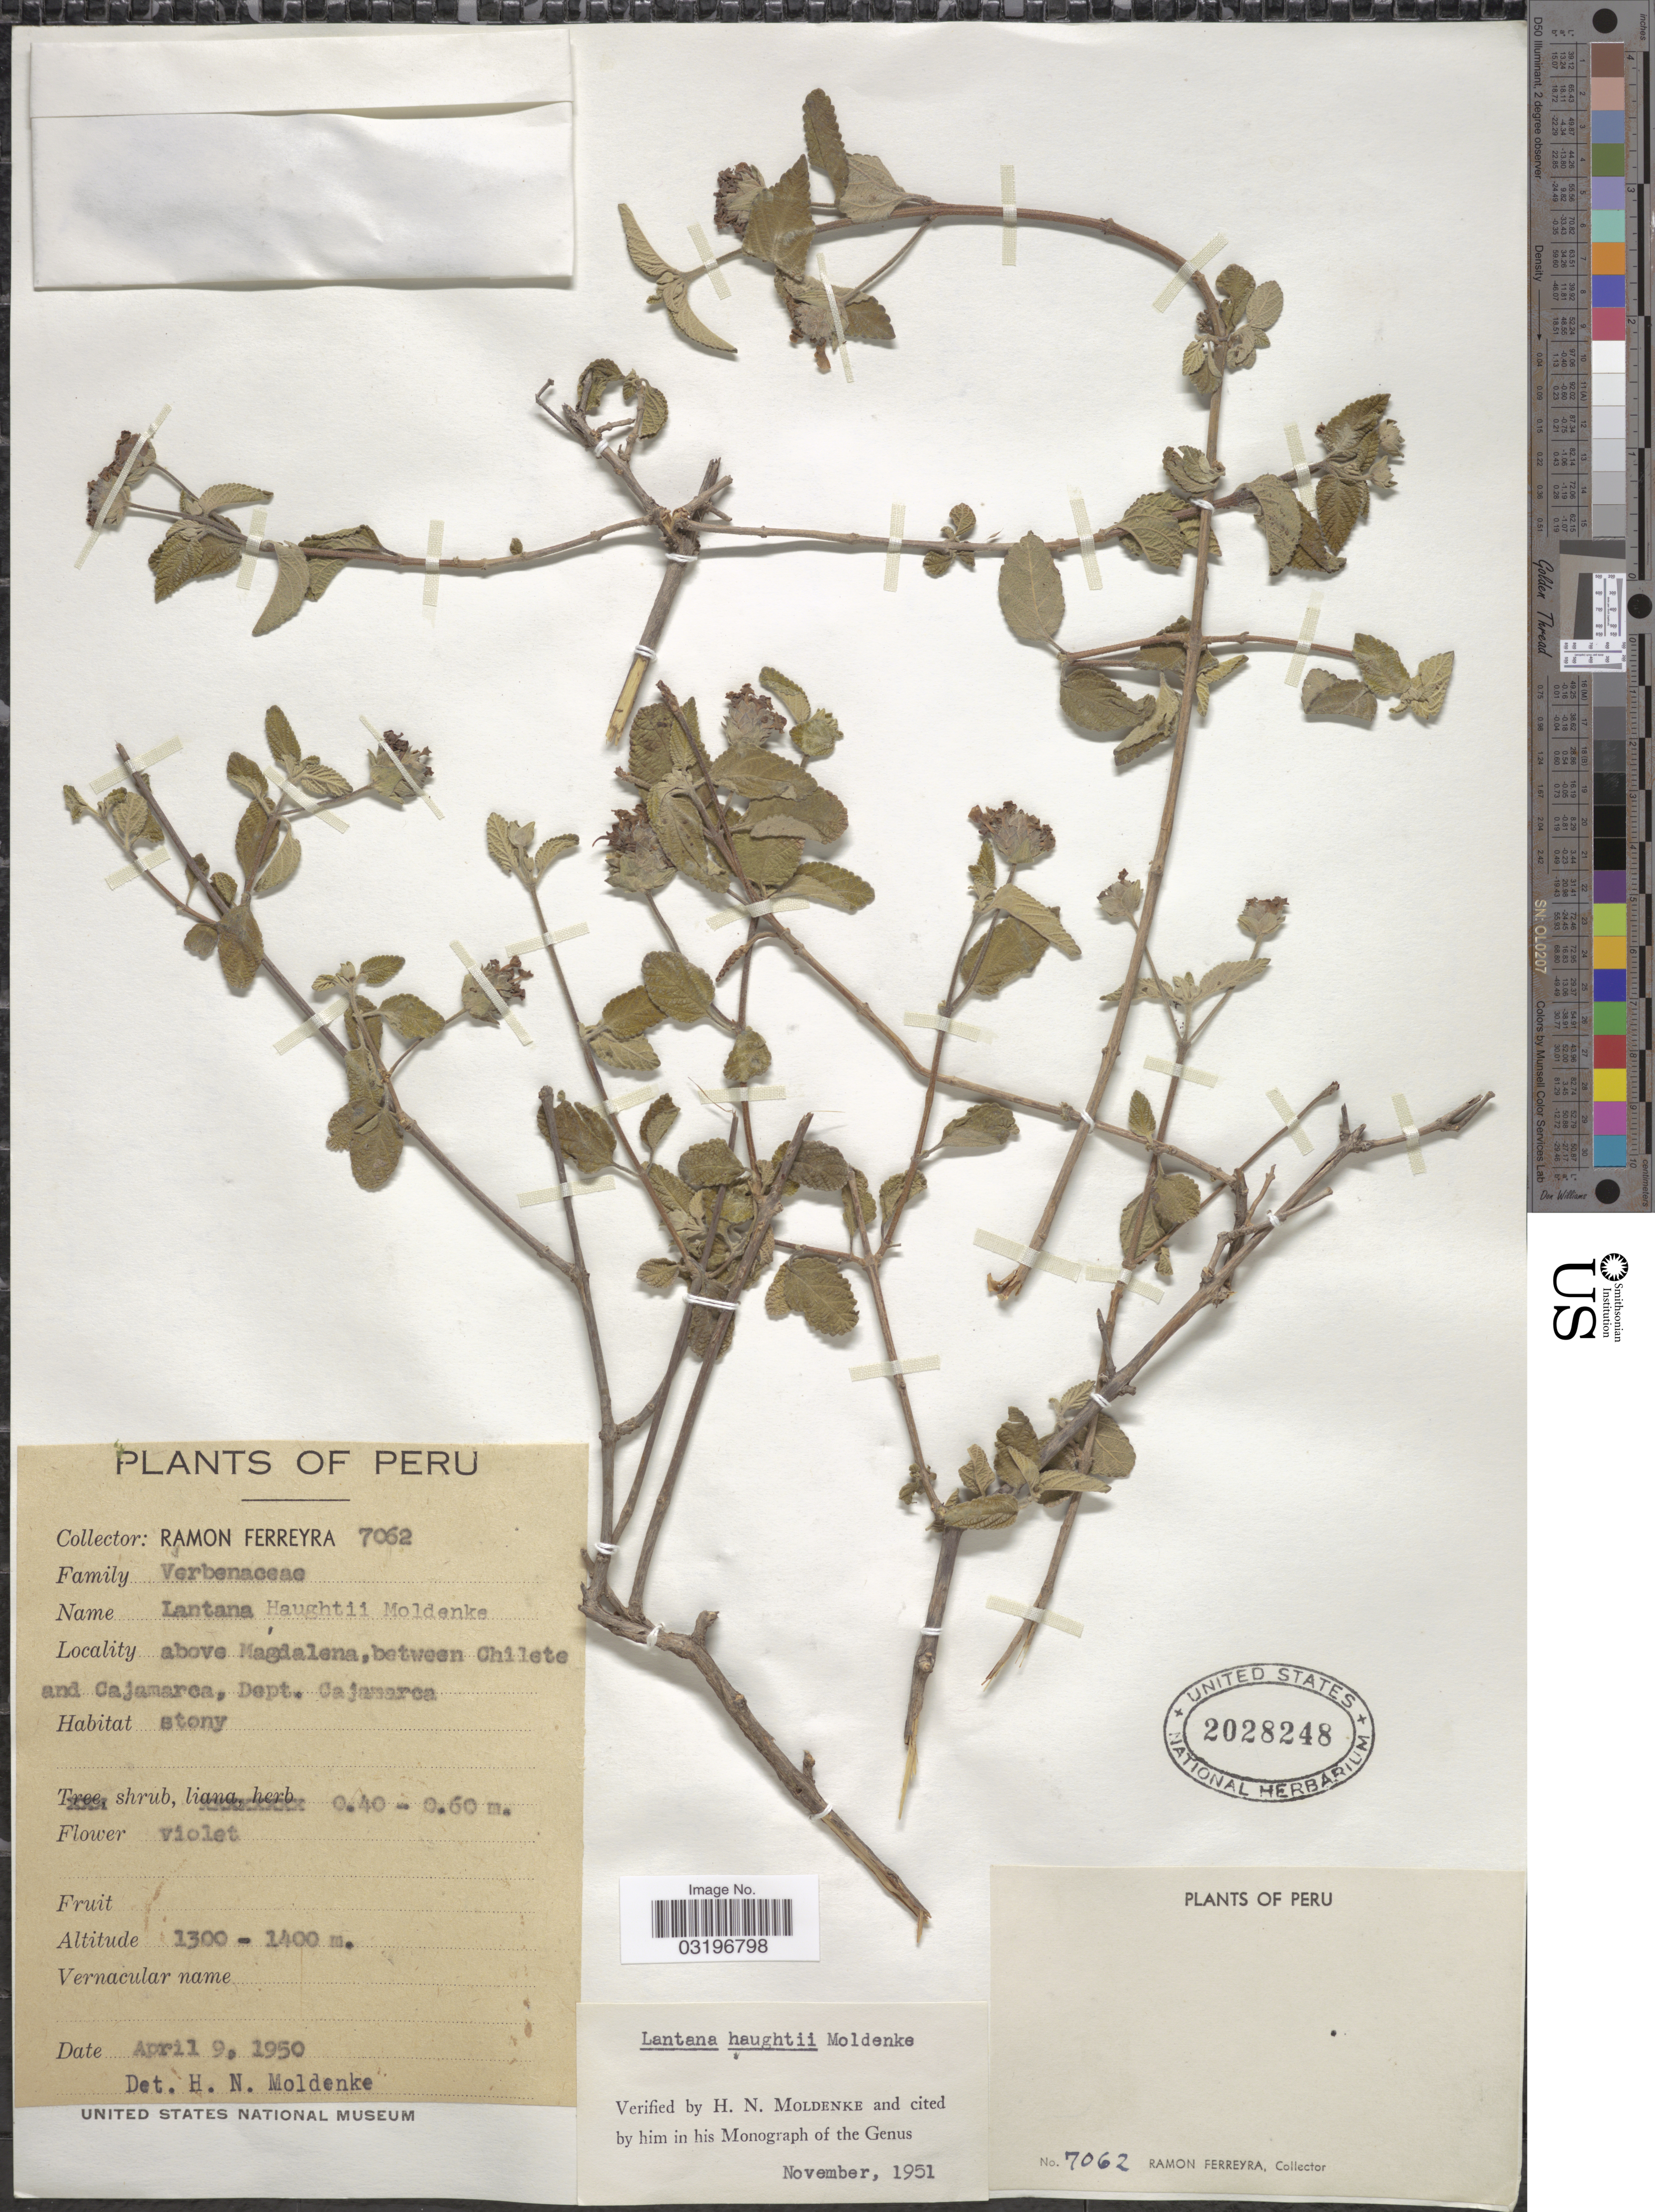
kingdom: Plantae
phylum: Tracheophyta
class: Magnoliopsida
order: Lamiales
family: Verbenaceae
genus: Lantana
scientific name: Lantana haughtii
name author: Moldenke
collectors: R. A. Ferreyra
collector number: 7062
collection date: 1950-04-09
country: Peru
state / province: Cajamarca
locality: Above Magdalena, between Chilete and Cajamarca, Dept. Cajamarca.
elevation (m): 1300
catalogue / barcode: US 2028248